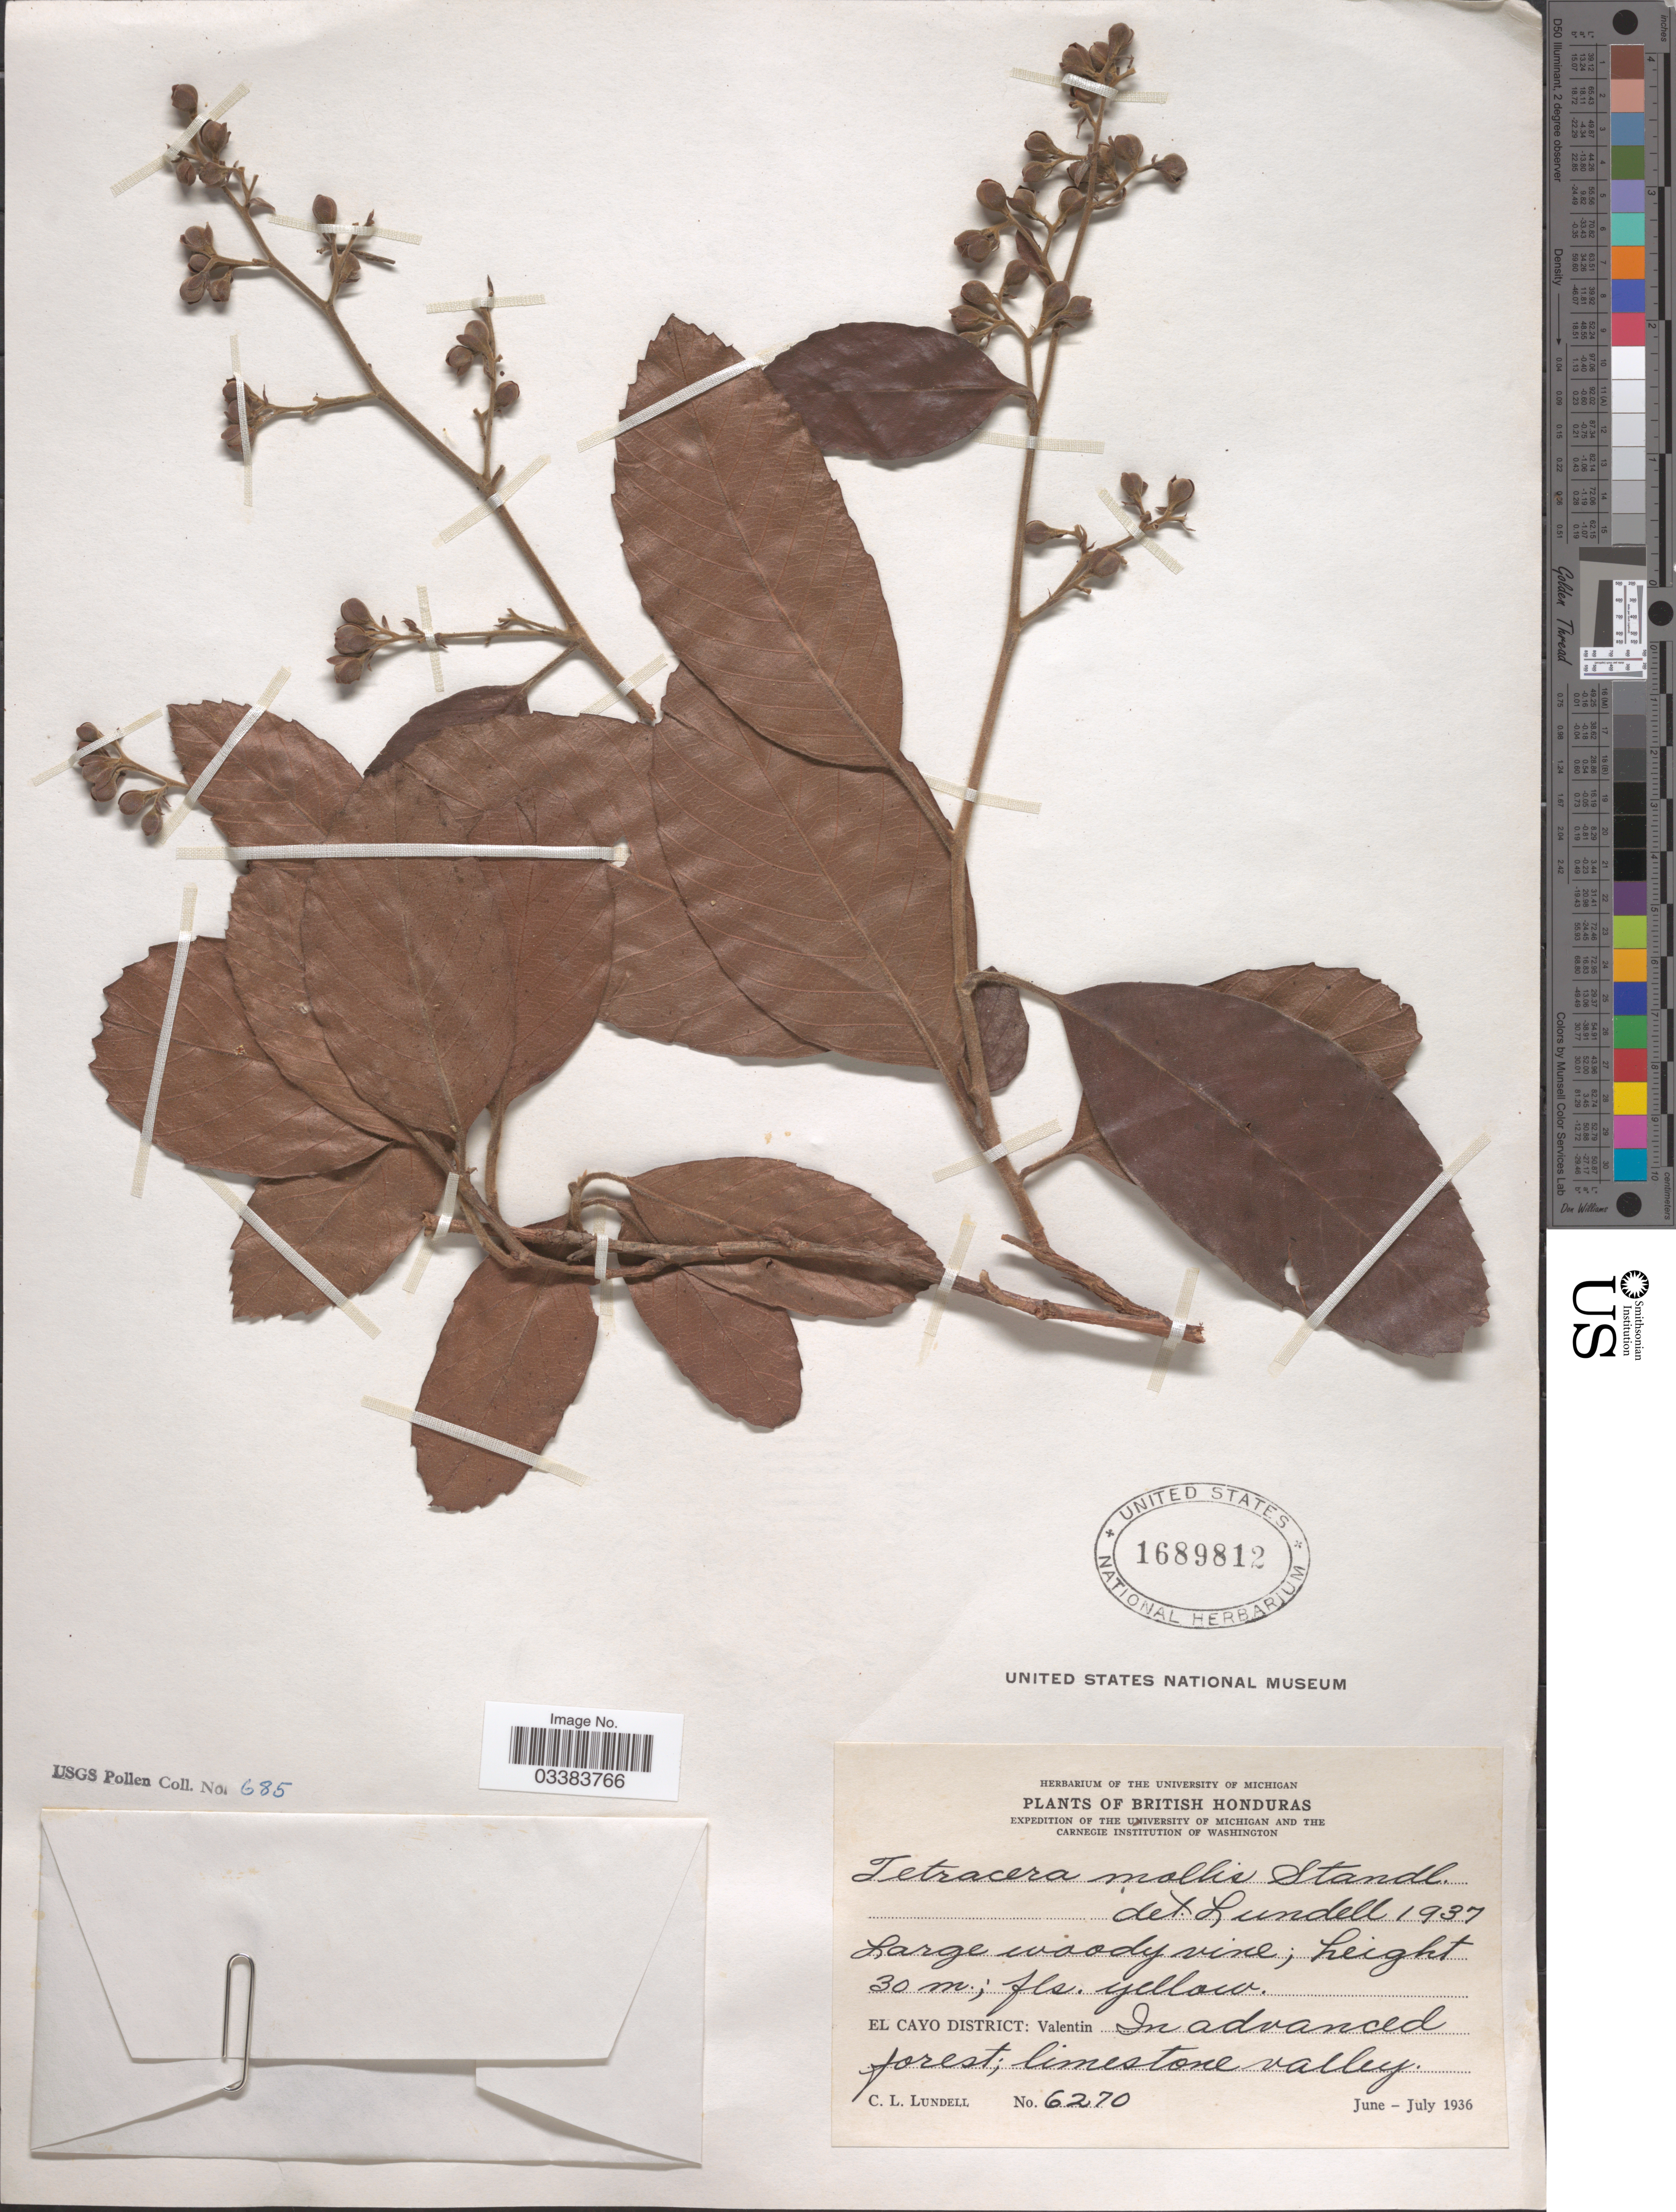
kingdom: Plantae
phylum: Tracheophyta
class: Magnoliopsida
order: Dilleniales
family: Dilleniaceae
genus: Tetracera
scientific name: Tetracera mollis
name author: Standl.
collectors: C. L. Lundell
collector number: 6270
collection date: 1936-06/1936-07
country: Belize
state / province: Cayo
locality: British Honduras. El Cayo District: Valentin.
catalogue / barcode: US 1689812